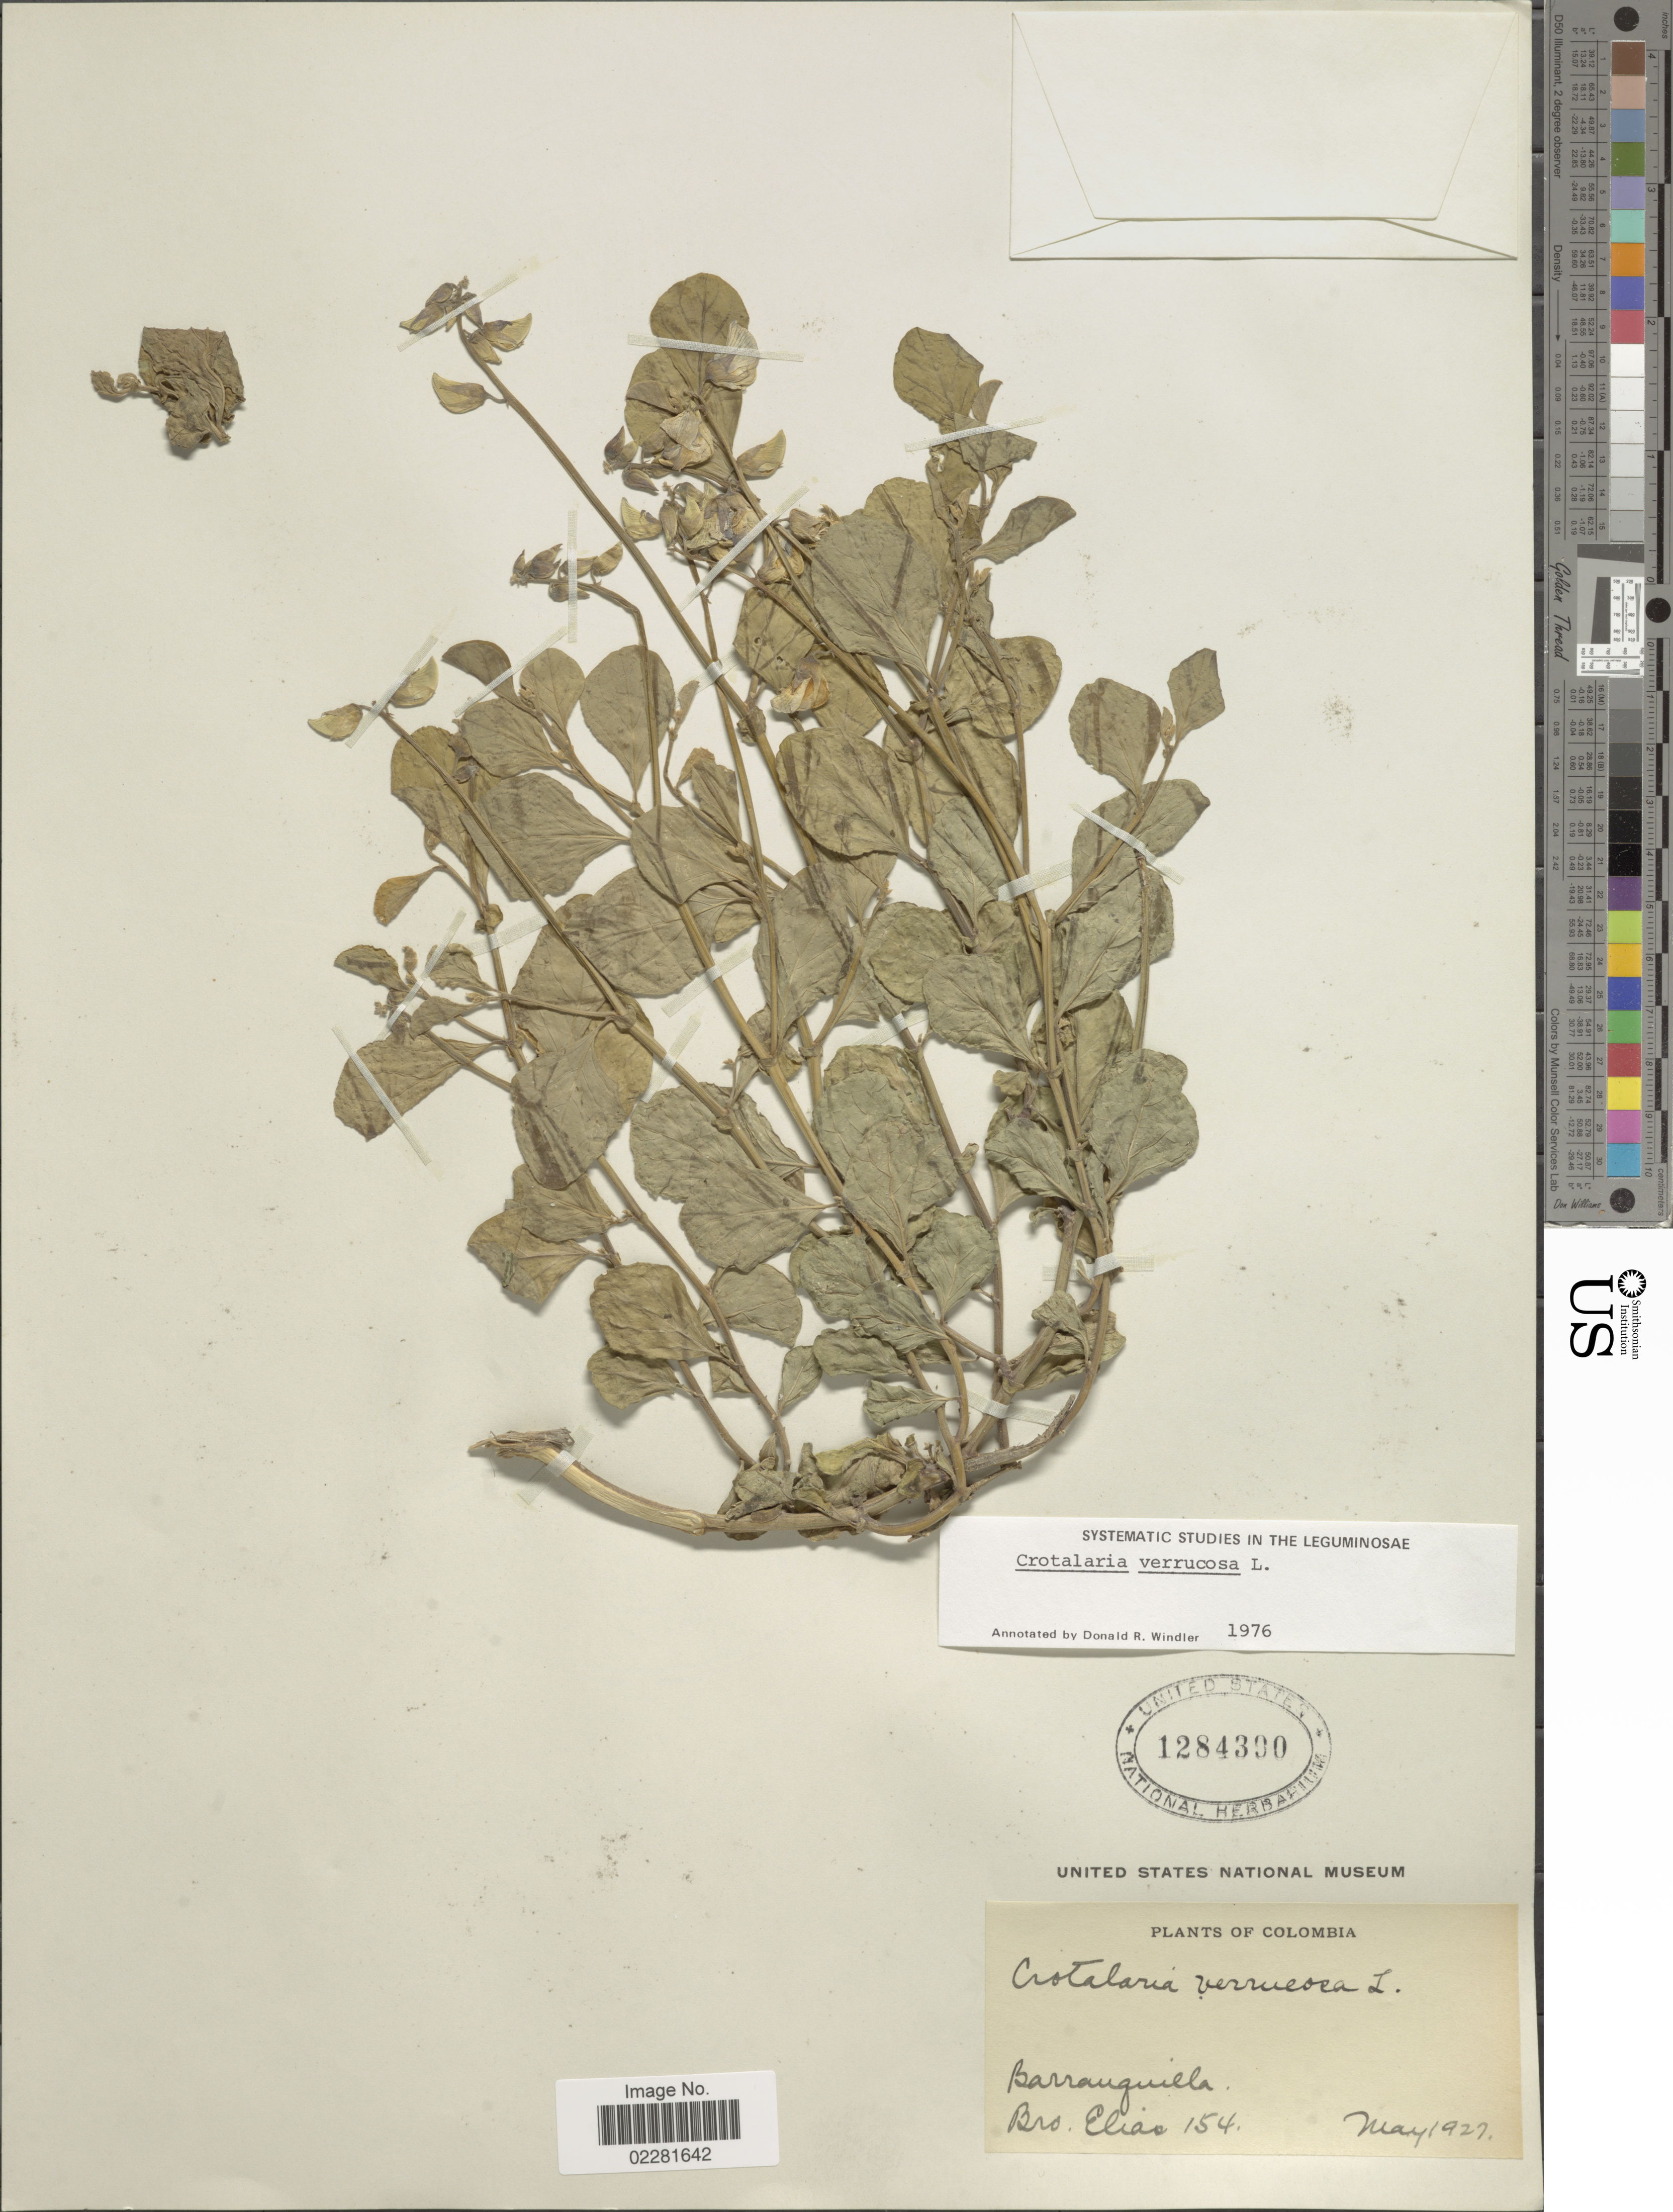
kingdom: Plantae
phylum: Tracheophyta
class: Magnoliopsida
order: Fabales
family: Fabaceae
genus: Crotalaria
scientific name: Crotalaria verrucosa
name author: L.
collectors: Bro. Elias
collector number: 154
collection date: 1927-05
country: Colombia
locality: Barranquilla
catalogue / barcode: US 1284390